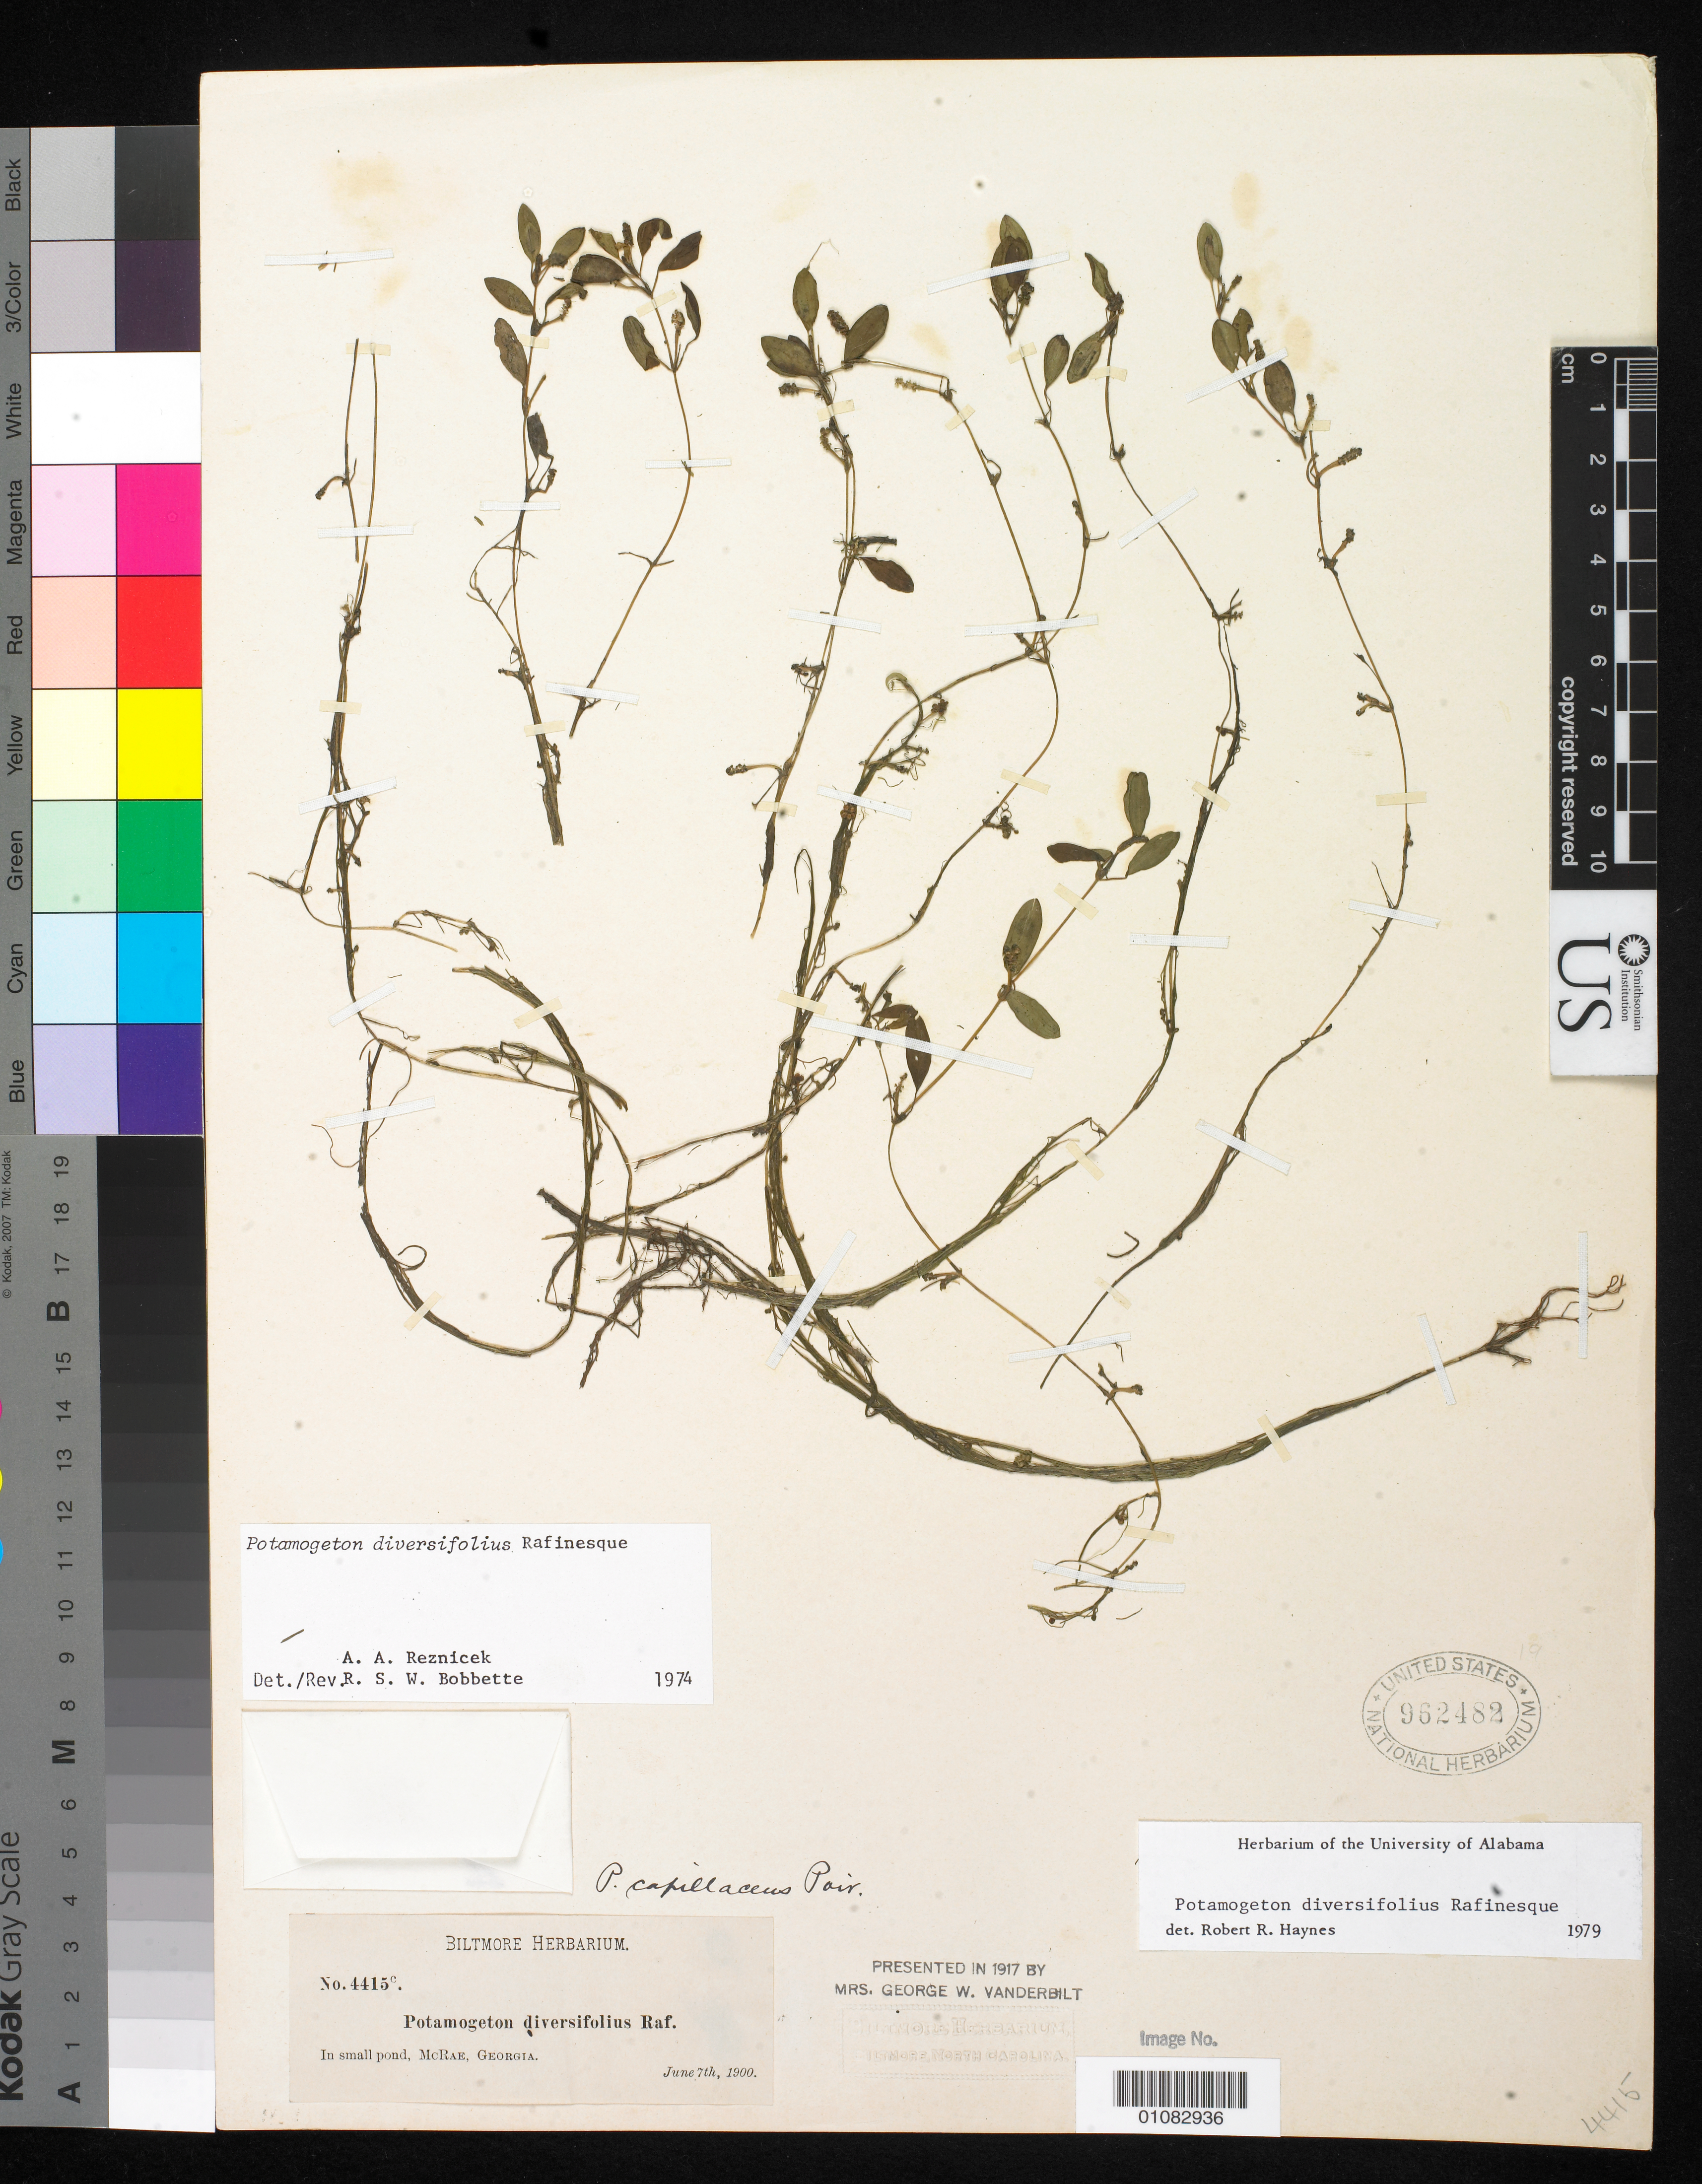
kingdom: Plantae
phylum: Tracheophyta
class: Liliopsida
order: Alismatales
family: Potamogetonaceae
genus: Potamogeton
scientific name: Potamogeton diversifolius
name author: Raf.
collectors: ex herb. Biltmore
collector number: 4415c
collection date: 1900-06-07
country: United States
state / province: Georgia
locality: McRae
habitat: In small pond.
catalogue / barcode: US 962482